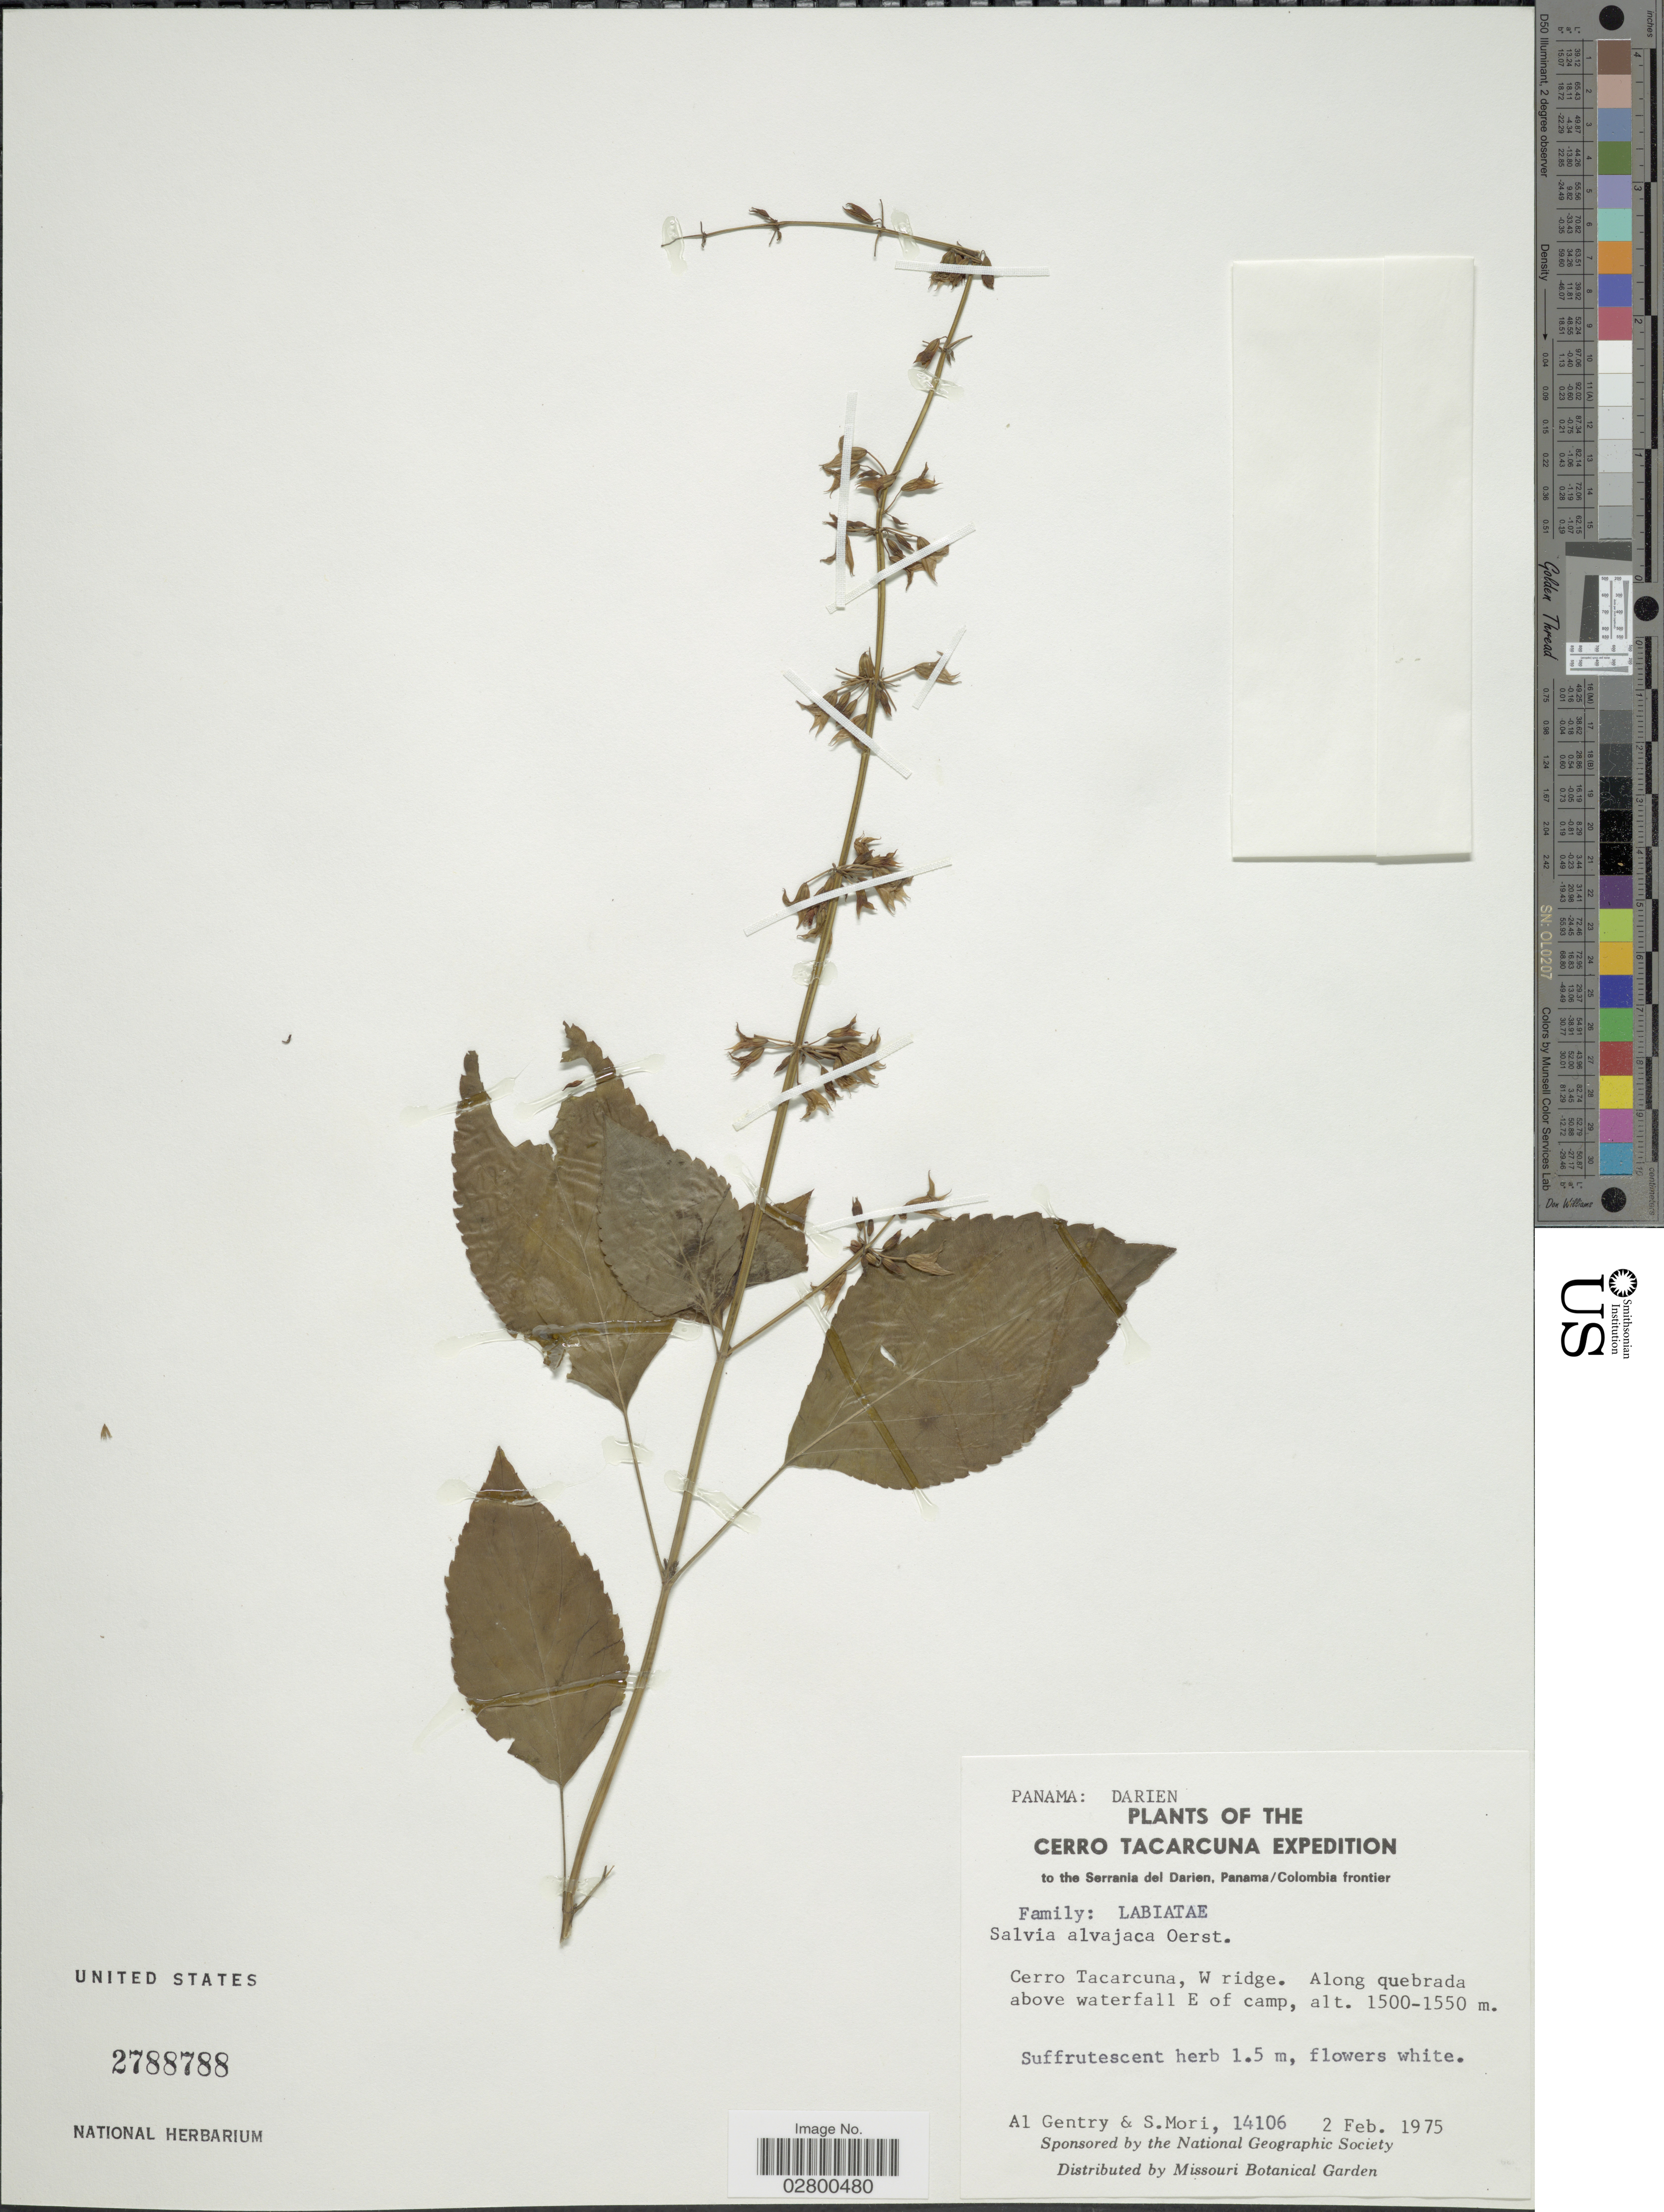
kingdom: Plantae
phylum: Tracheophyta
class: Magnoliopsida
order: Lamiales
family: Lamiaceae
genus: Salvia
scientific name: Salvia alvajaca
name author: Oerst.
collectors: A. H. Gentry & S. Mori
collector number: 14106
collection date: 1975-02-02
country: Panama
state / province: Darién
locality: The Serrania del Darien, Panama/Colombia frontier. Cerro Tacarcuna, W ridge. Along quebrada above waterfall E of camp.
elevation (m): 1500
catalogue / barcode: US 2788788